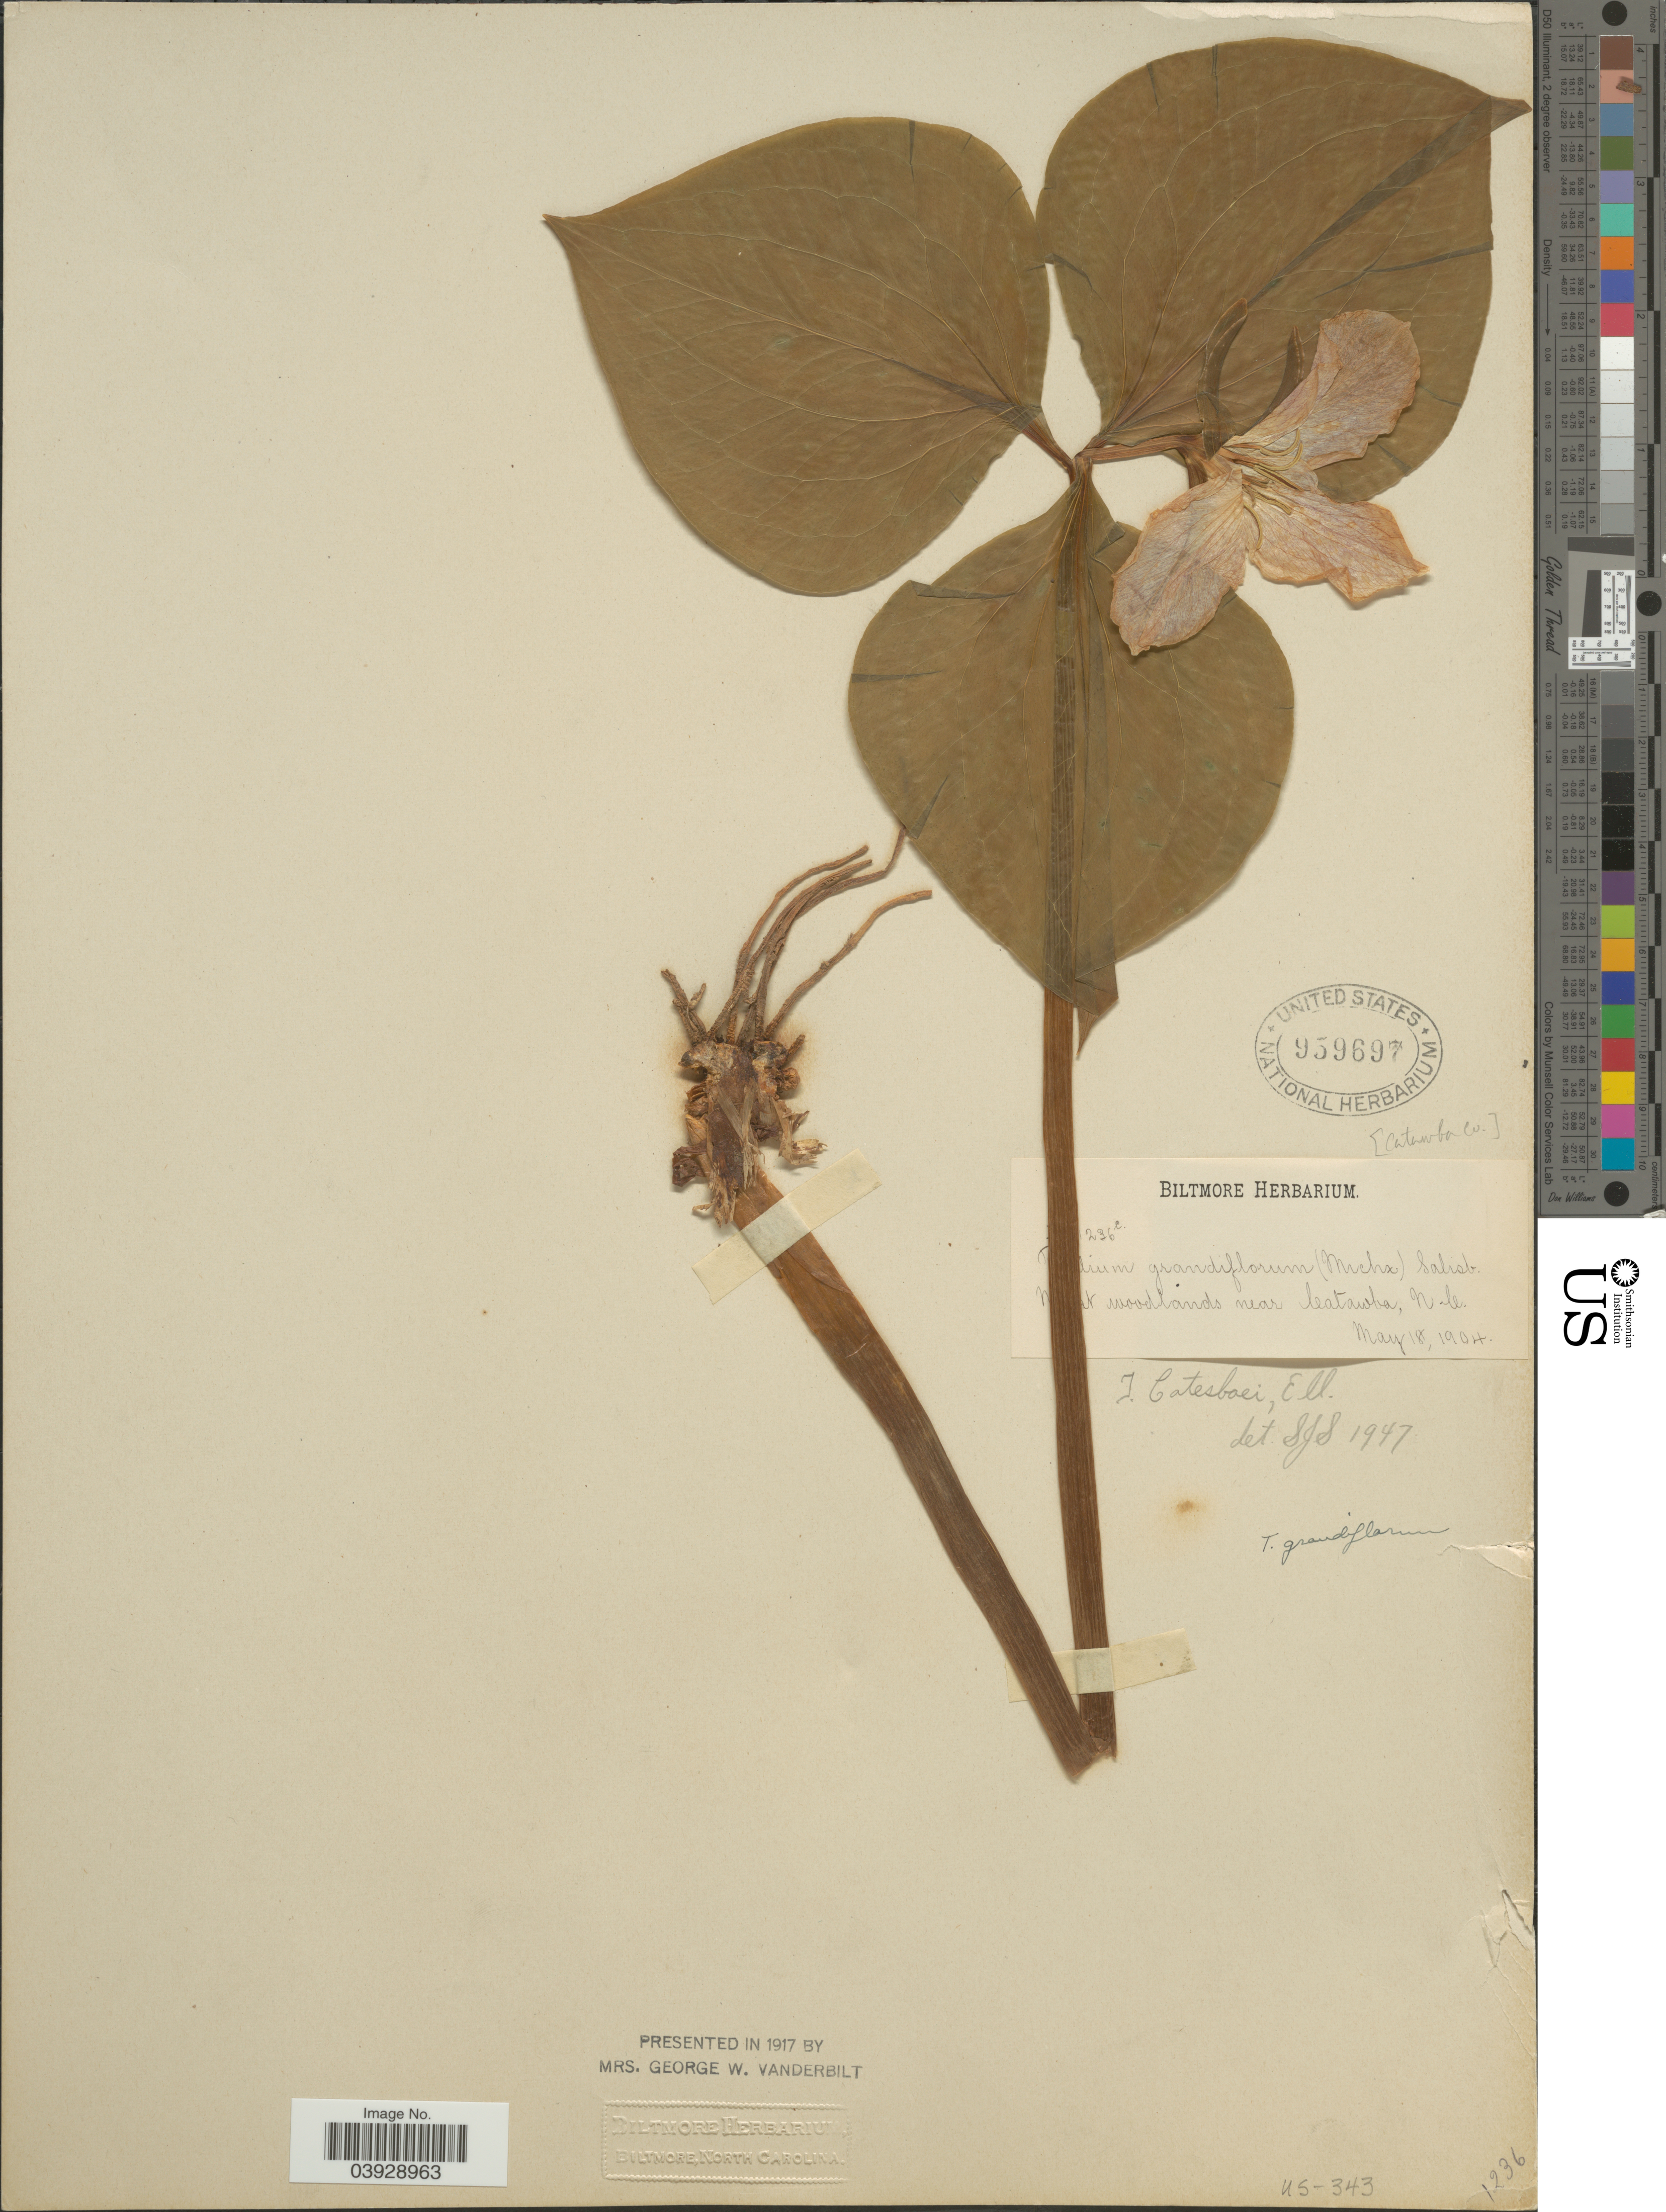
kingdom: Plantae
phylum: Tracheophyta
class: Liliopsida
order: Liliales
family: Melanthiaceae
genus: Trillium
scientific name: Trillium catesbaei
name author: Elliott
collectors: ex herb. Biltmore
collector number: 236c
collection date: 1904-05-18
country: United States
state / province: North Carolina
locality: [Catawba Co]. Near Catawba.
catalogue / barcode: US 959697